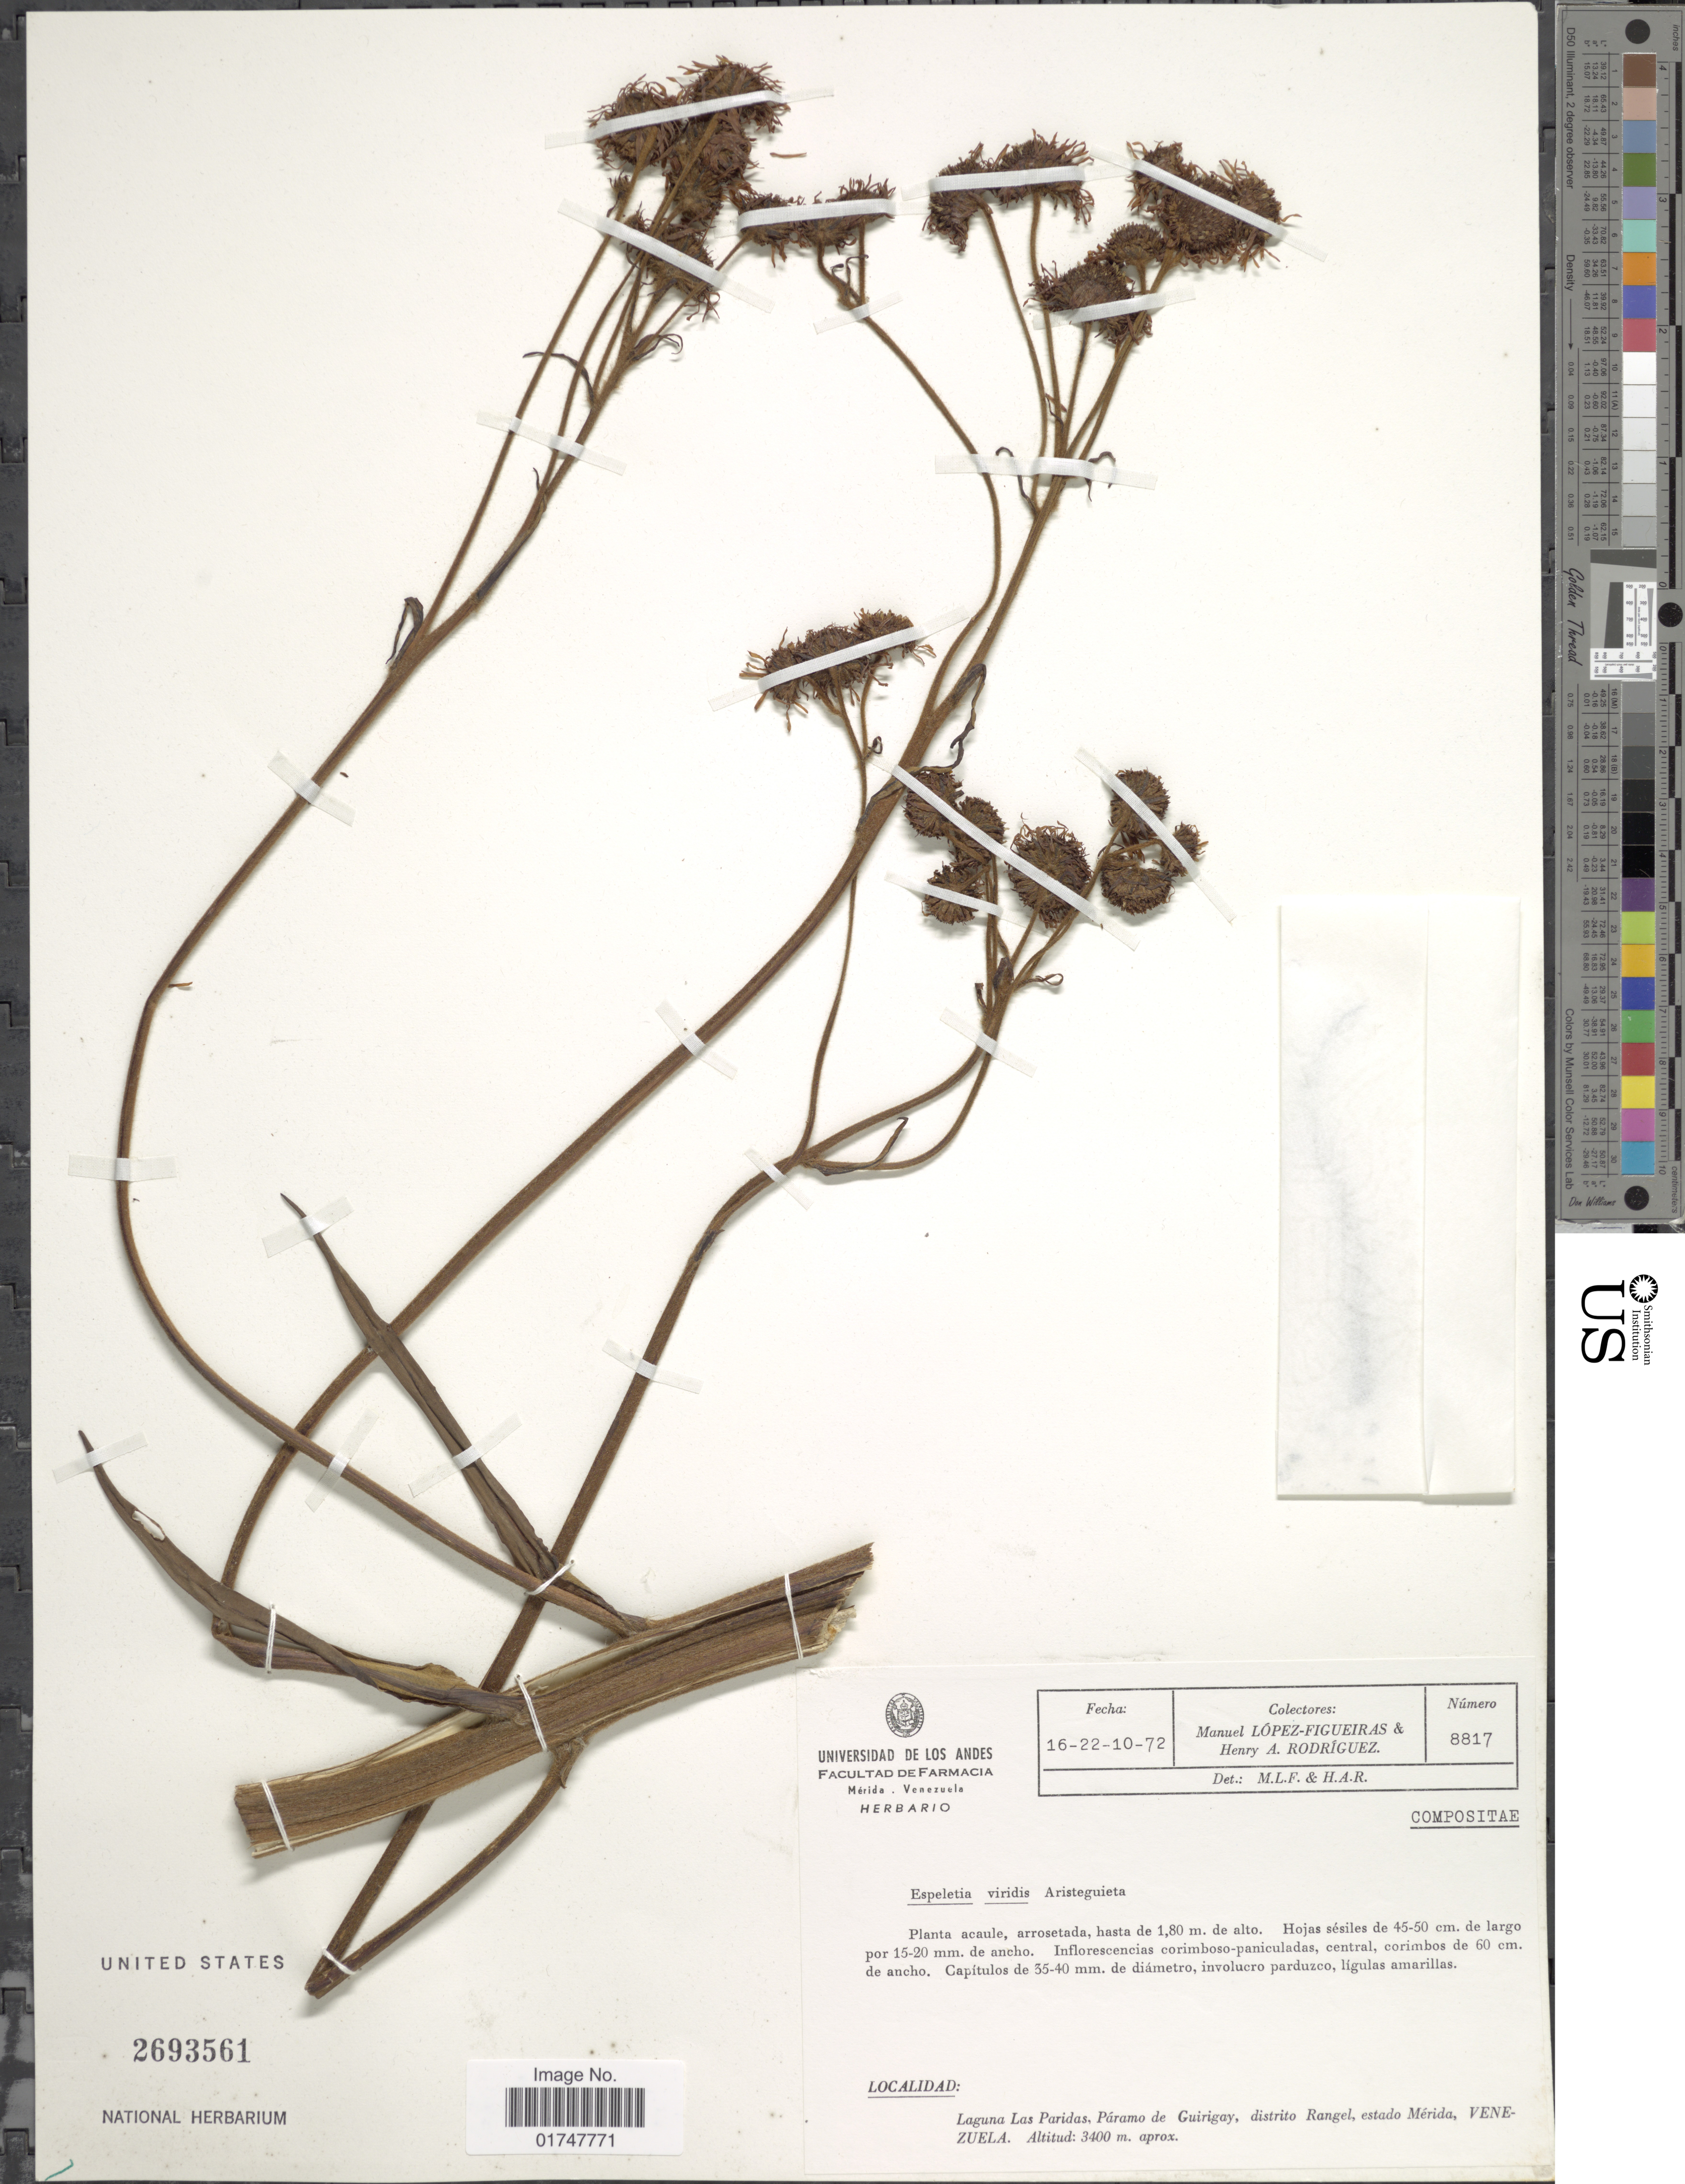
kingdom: Plantae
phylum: Tracheophyta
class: Magnoliopsida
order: Asterales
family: Asteraceae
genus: Ruilopezia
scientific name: Ruilopezia viridis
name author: (Aristeg.) Cuatrec.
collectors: M. López Figueiras & H. A. Rodriguez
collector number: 8817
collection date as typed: Transcribed d/m/y: 16/10/72 to 22/10/72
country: Venezuela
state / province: Mérida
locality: Laguna Las Paridas, Páramo de Guirigay, distrito Rangel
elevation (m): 3400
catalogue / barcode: US 2693561